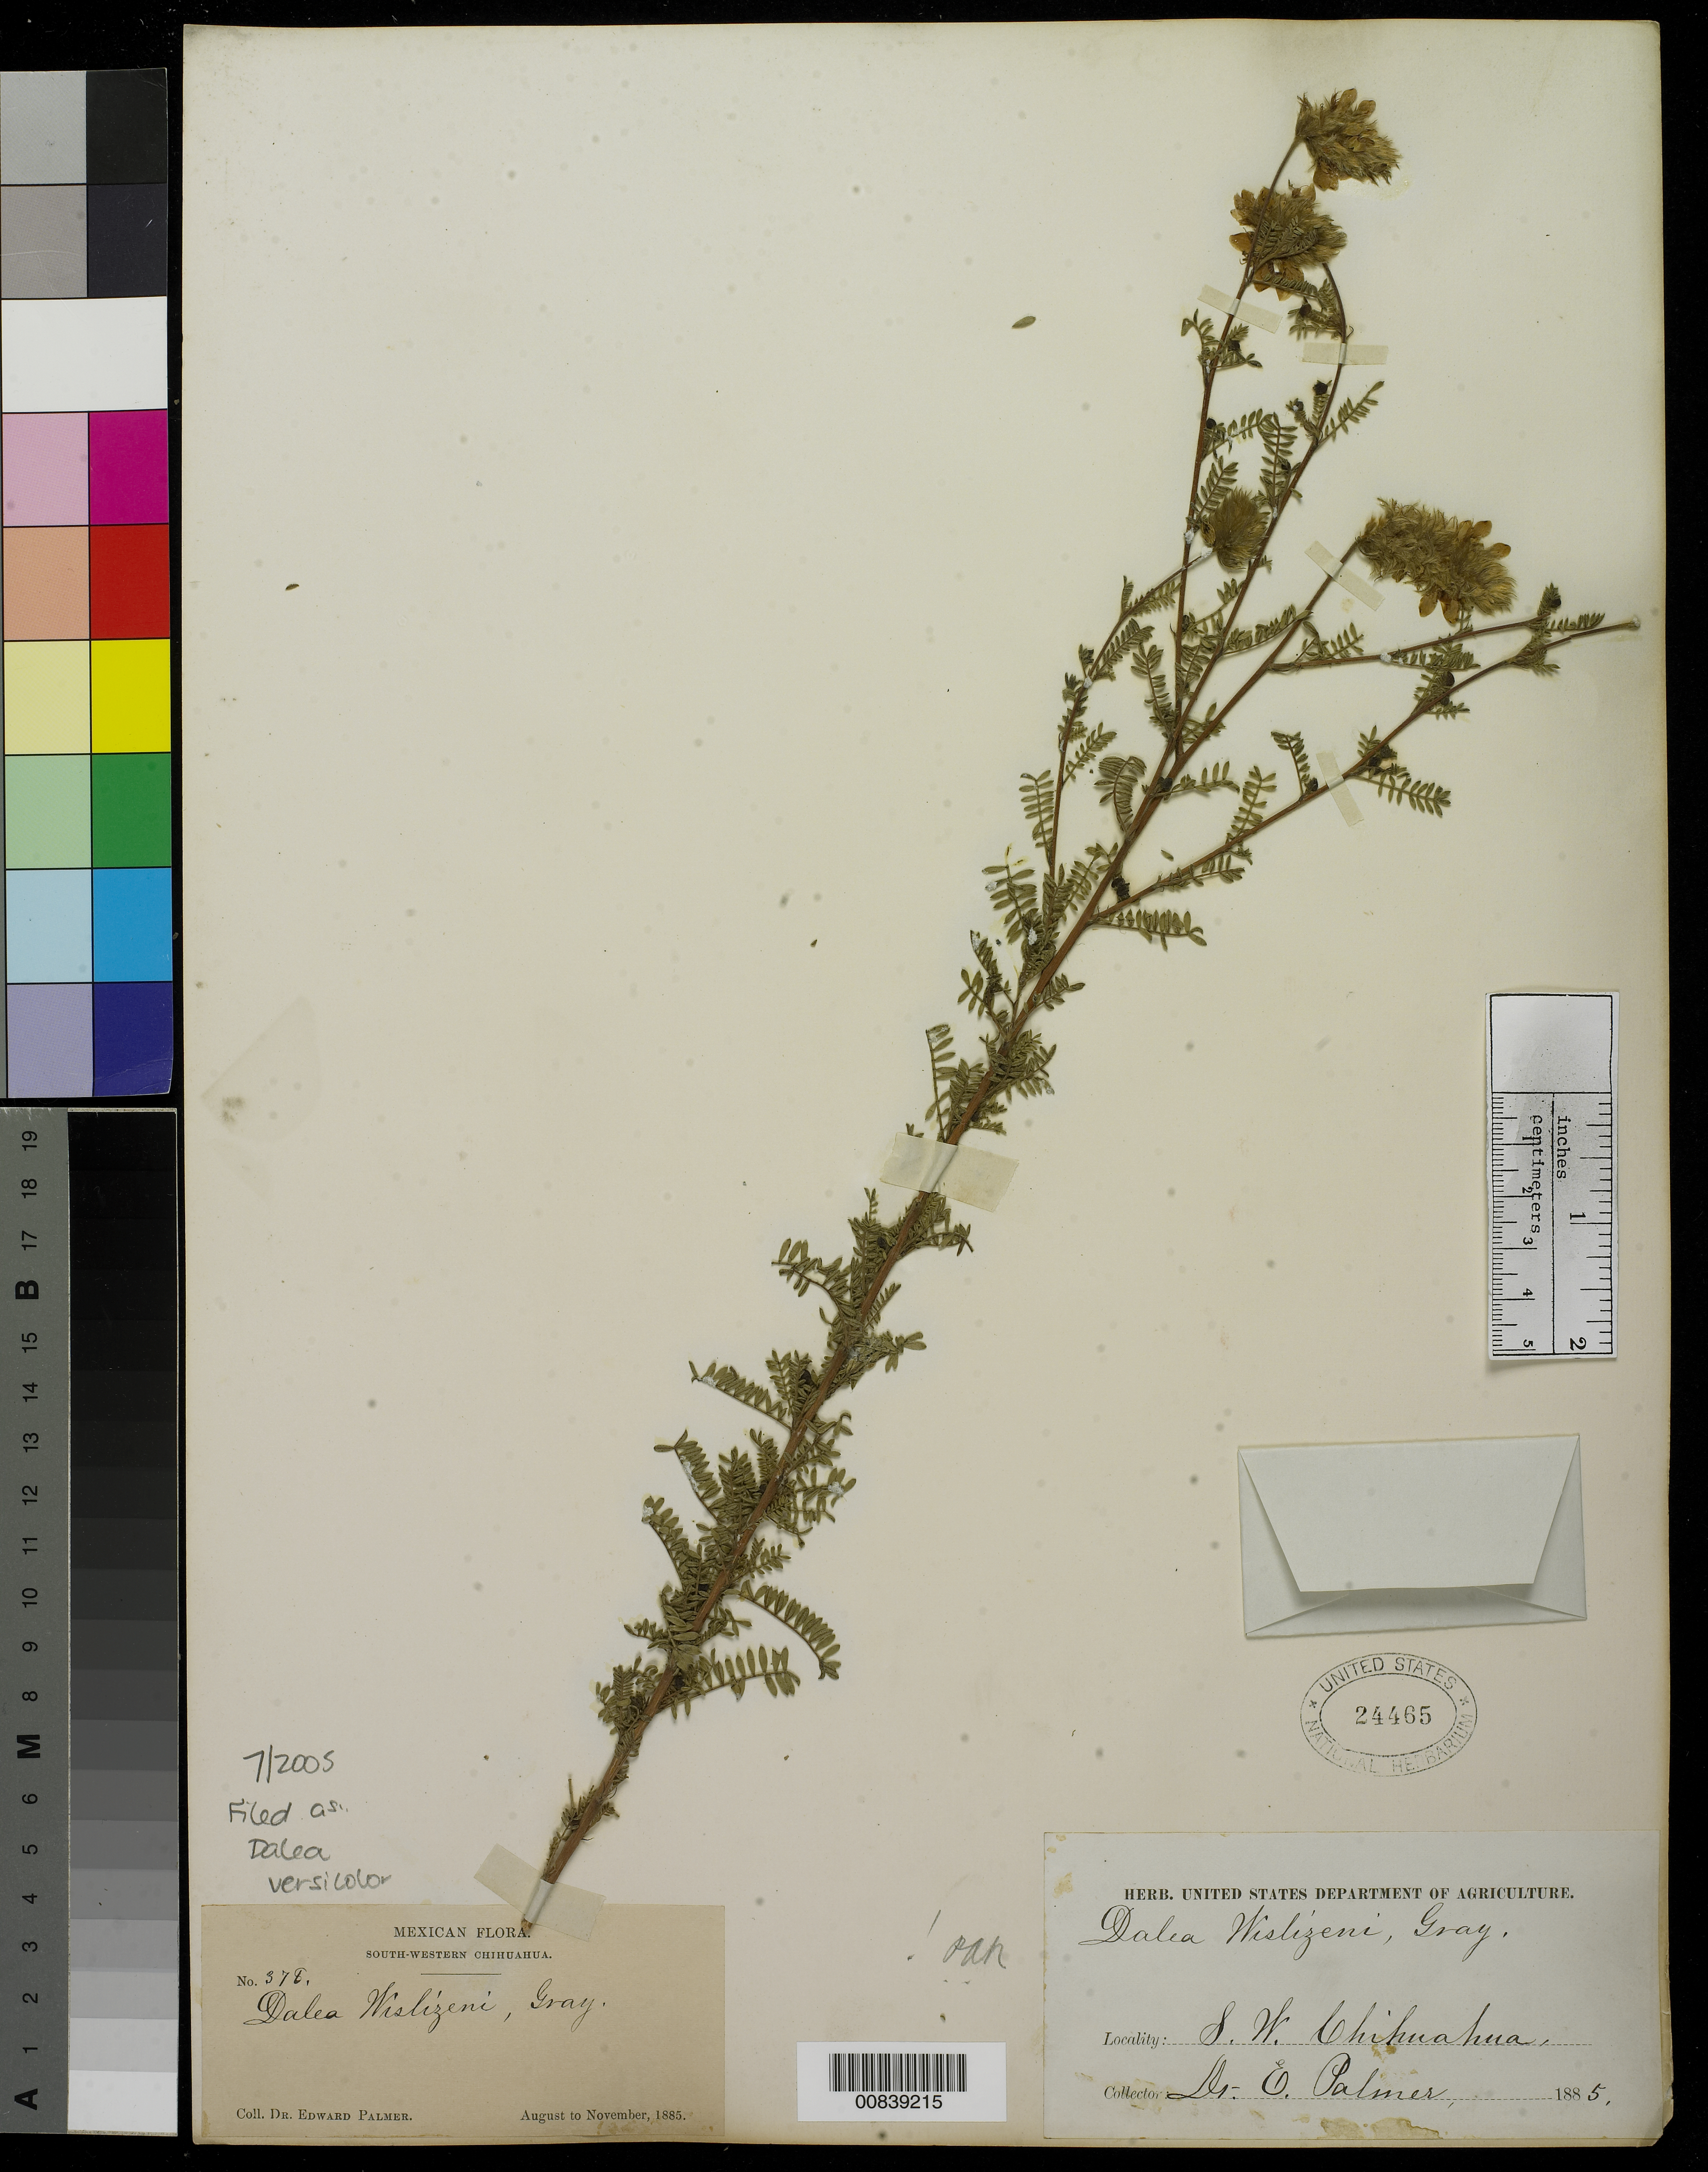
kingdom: Plantae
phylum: Tracheophyta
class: Magnoliopsida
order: Fabales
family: Fabaceae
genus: Dalea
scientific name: Dalea versicolor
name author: Zucc.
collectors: E. Palmer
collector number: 378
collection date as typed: Aug 1885 to -- Nov 1885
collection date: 1885-08/1885-11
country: Mexico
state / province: Chihuahua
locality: South-Western Chihuahua.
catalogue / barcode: US 24465